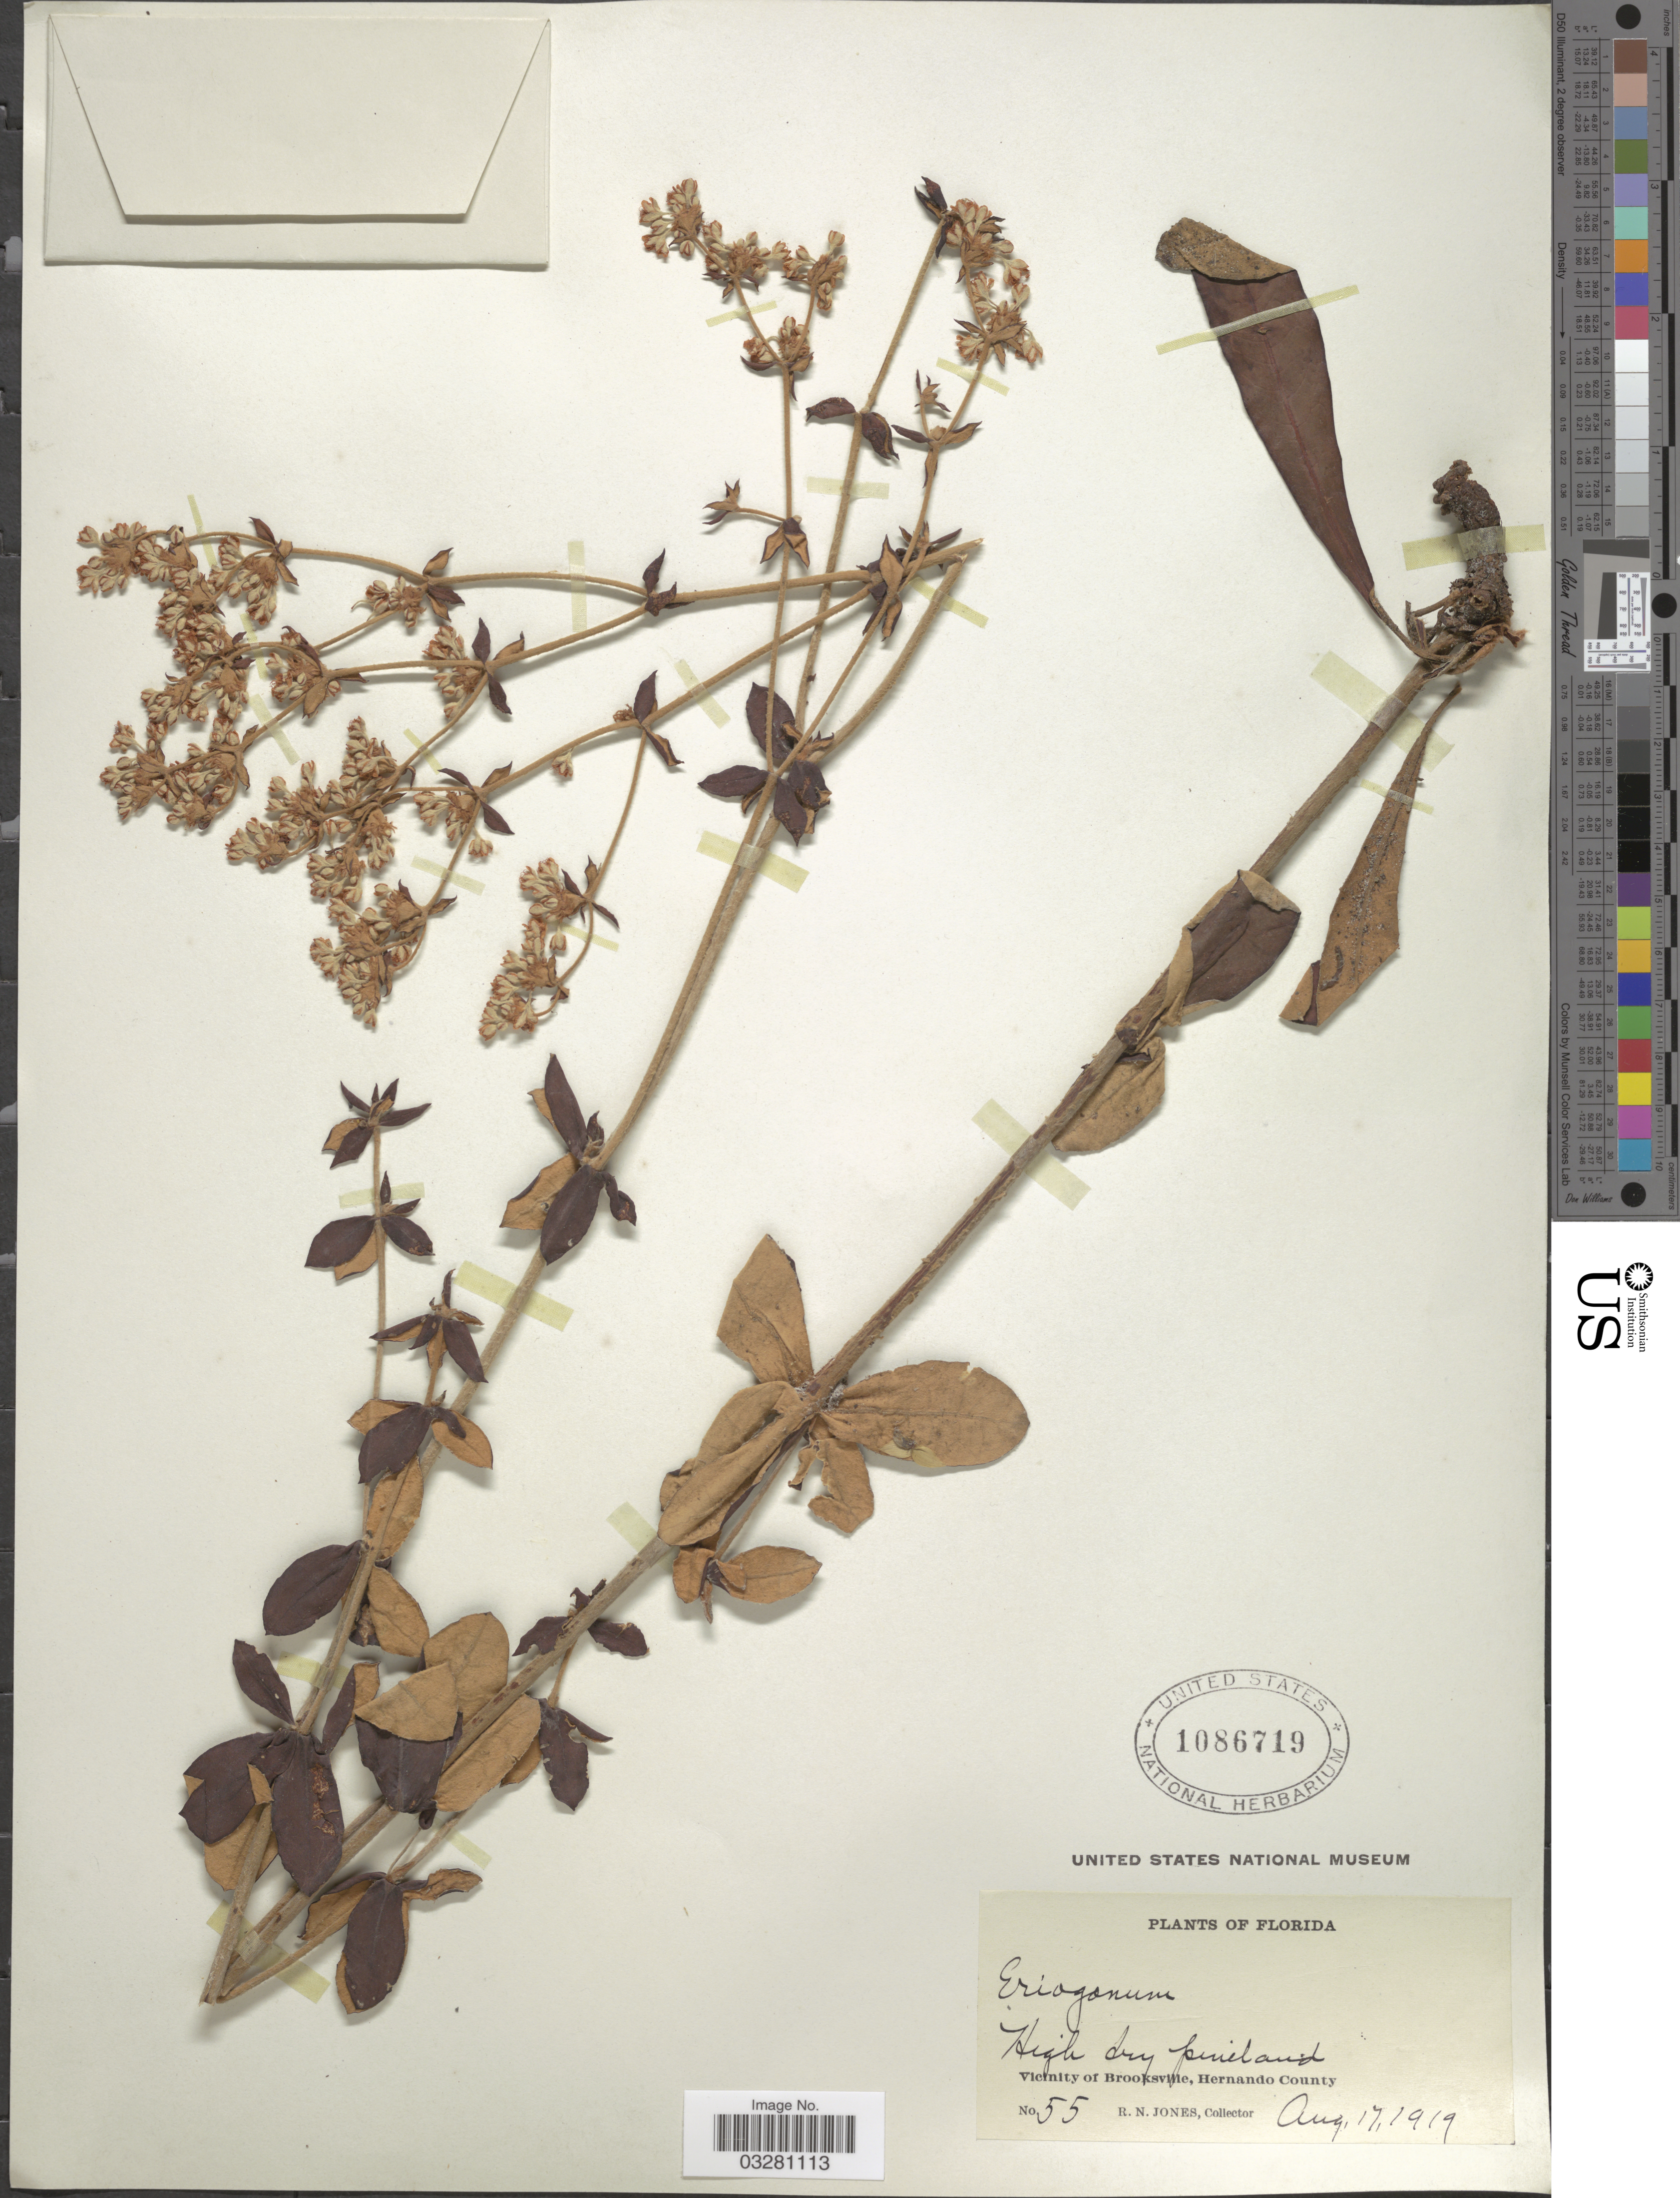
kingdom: Plantae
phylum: Tracheophyta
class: Magnoliopsida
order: Caryophyllales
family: Polygonaceae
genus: Eriogonum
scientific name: Eriogonum tomentosum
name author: Michx.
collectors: R. N. Jones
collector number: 55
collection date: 1919-08-17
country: United States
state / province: Florida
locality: Vicinity of Brooksville, Hernando County.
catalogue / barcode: US 1086719